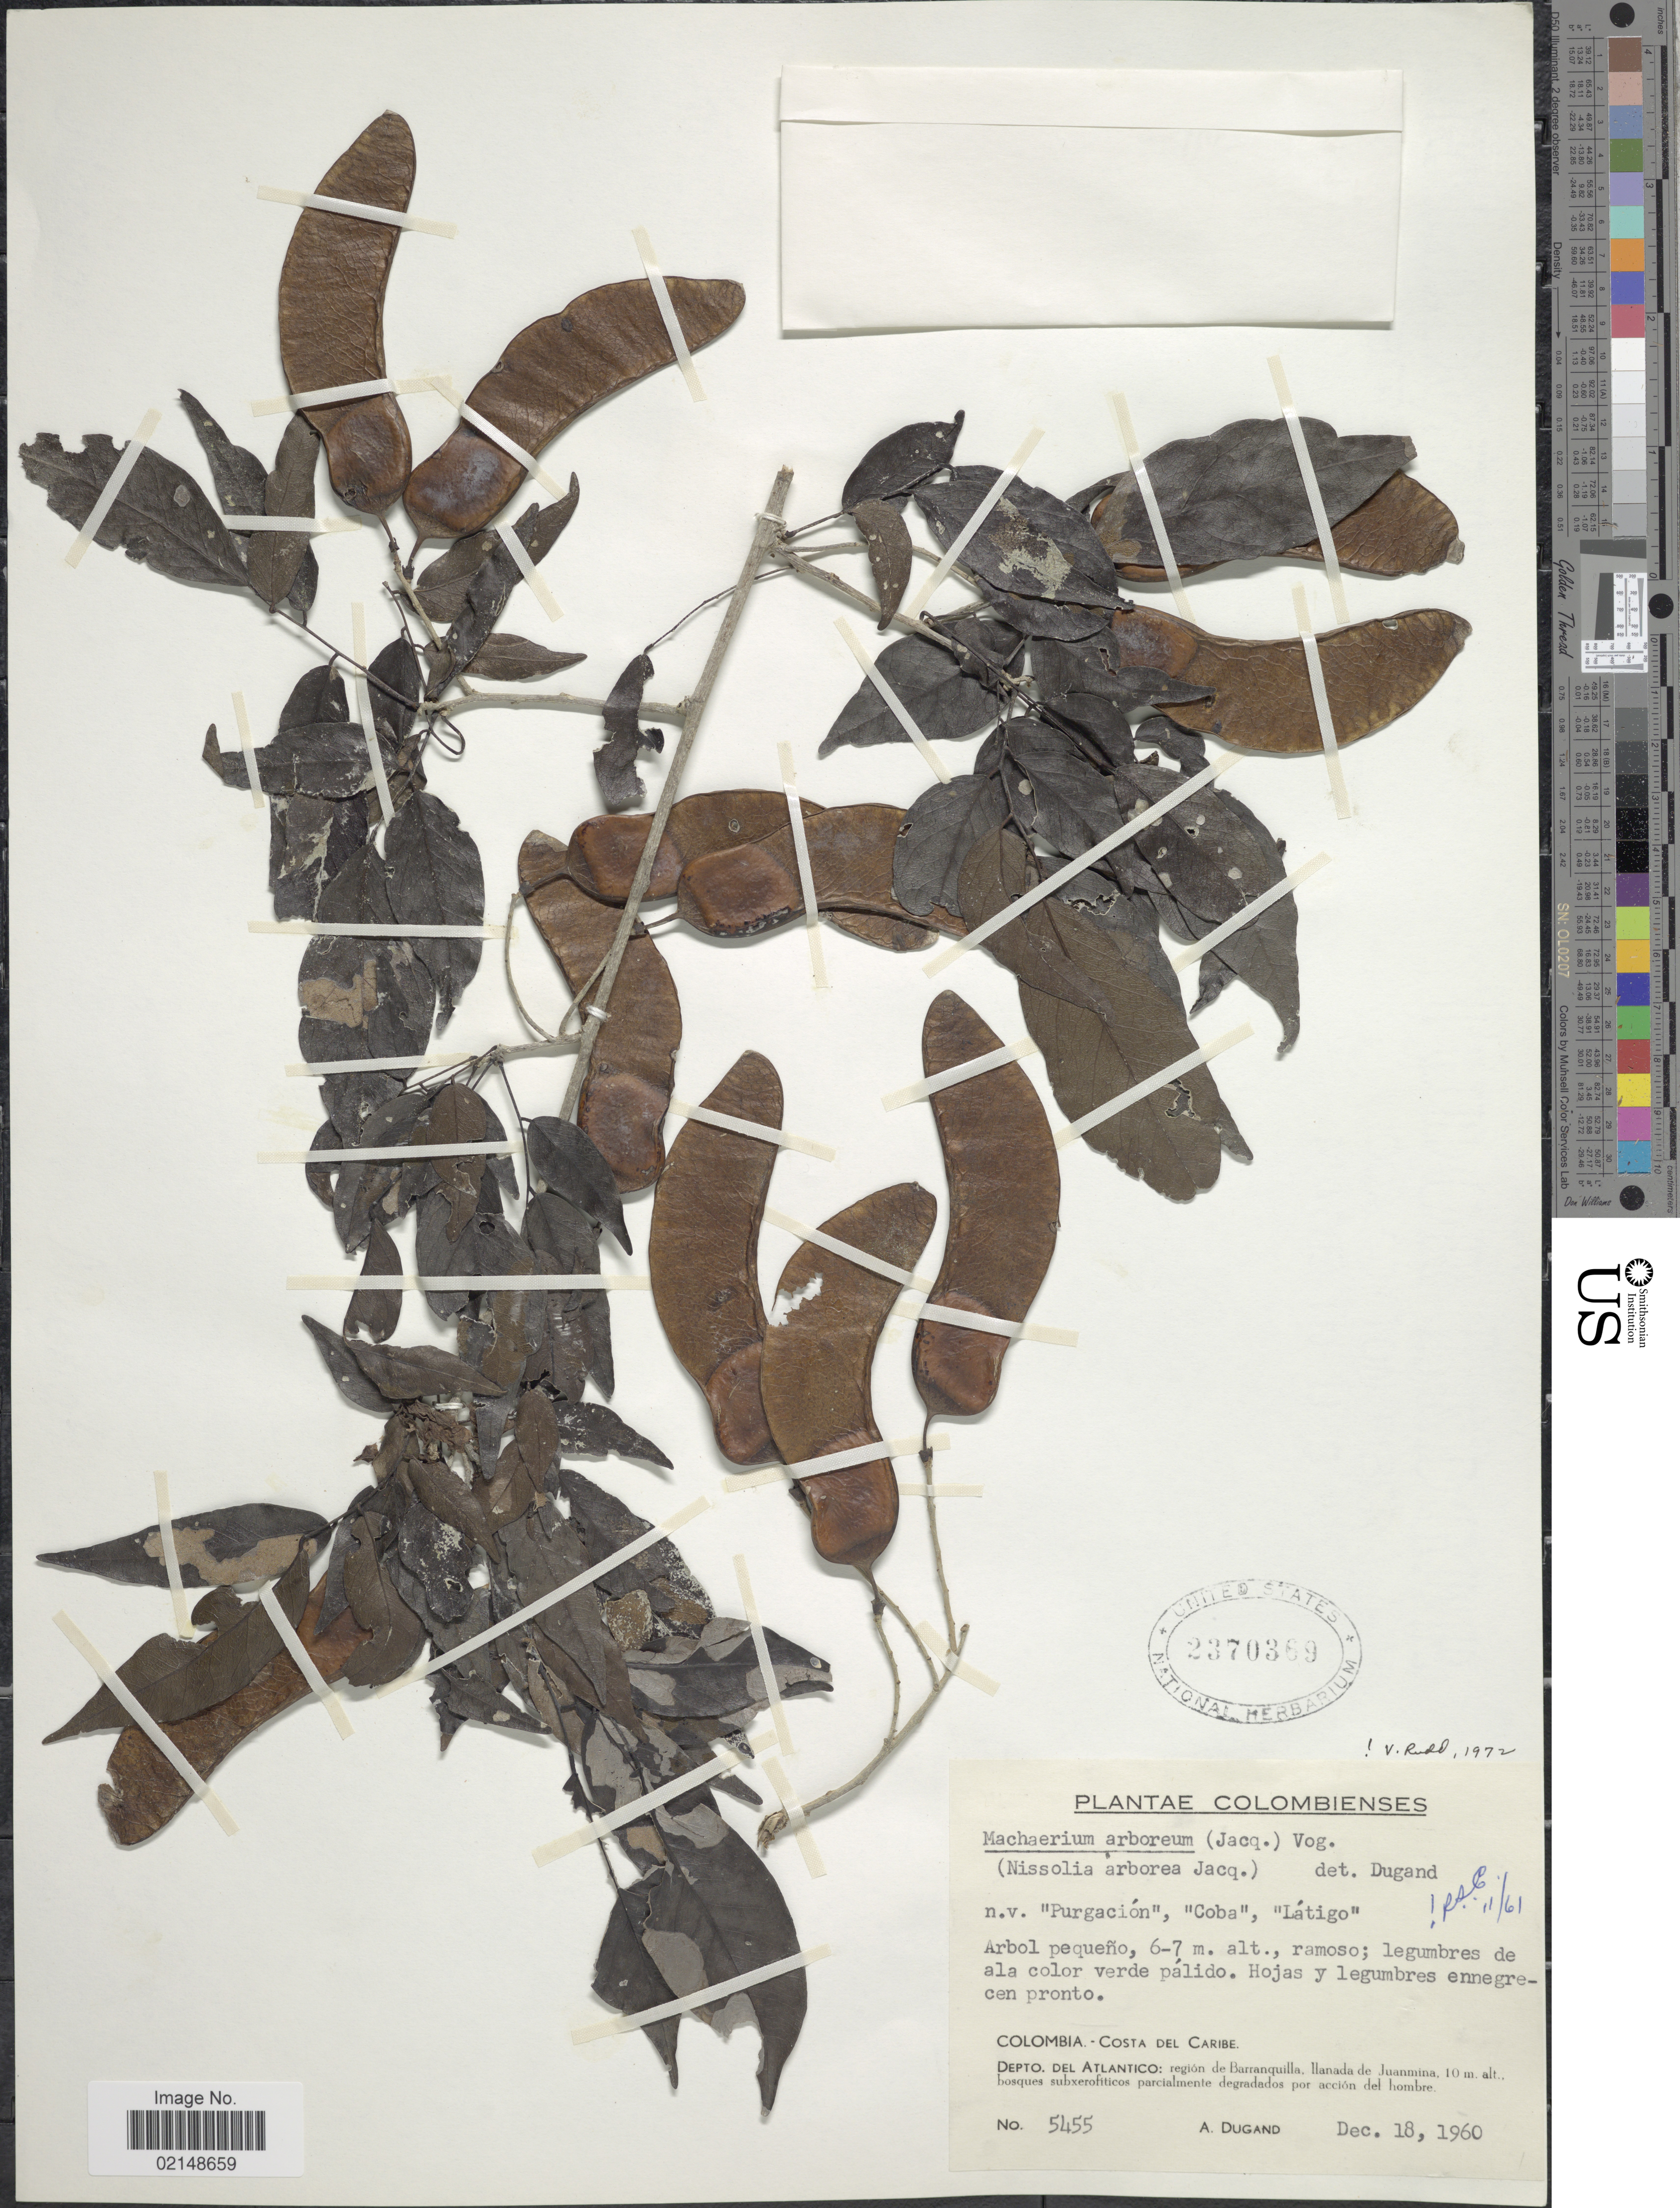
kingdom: Plantae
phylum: Tracheophyta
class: Magnoliopsida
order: Fabales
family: Fabaceae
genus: Machaerium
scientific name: Machaerium arboreum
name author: (Jacq.) Benth.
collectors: A. Dugand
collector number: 5455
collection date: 1960-12-18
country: Colombia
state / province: Atlántico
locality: Costa del Caribe, region de Barranquilla, llanada de Juanmina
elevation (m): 10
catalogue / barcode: US 2370369